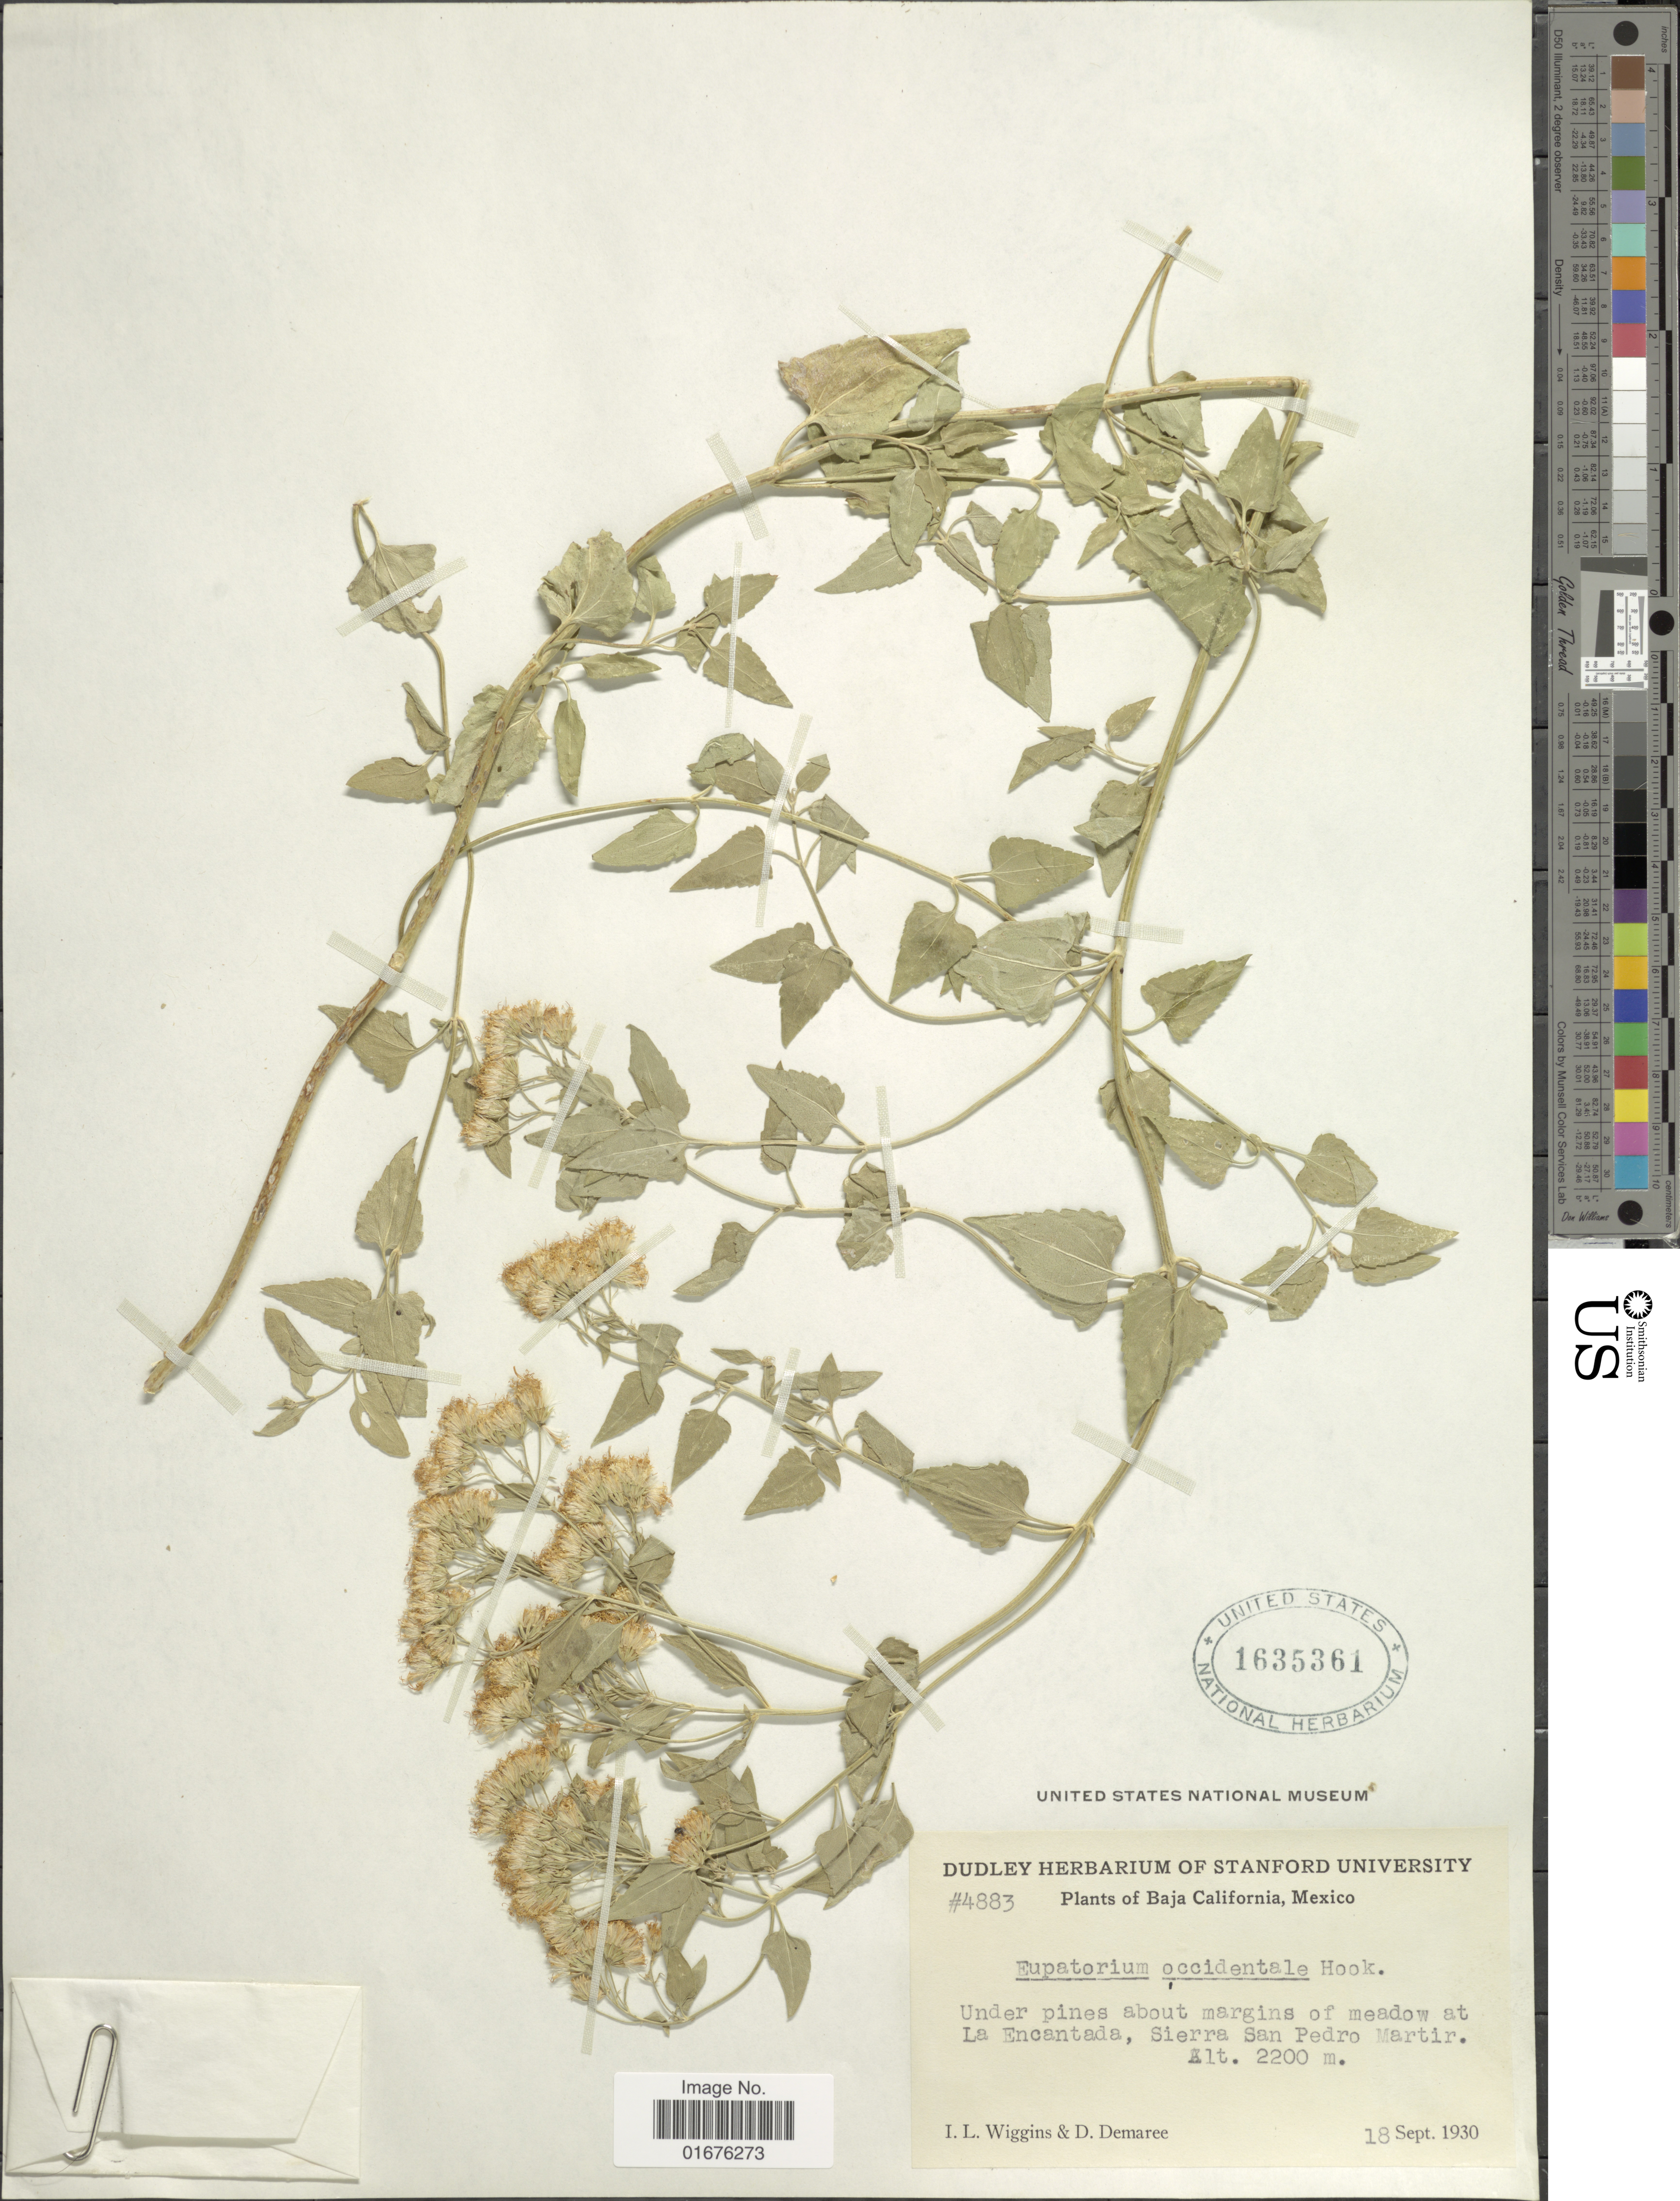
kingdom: Plantae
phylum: Tracheophyta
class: Magnoliopsida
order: Asterales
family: Asteraceae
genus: Ageratina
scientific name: Ageratina occidentalis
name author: (Hook.) R.M. King & H. Rob.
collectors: I. L. Wiggins & D. Demaree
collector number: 4883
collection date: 1930-09-18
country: Mexico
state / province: Baja California Norte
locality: Under pines about margins of meadow at La Encantada, Sierra San Pedro Martir.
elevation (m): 2200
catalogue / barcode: US 1635361